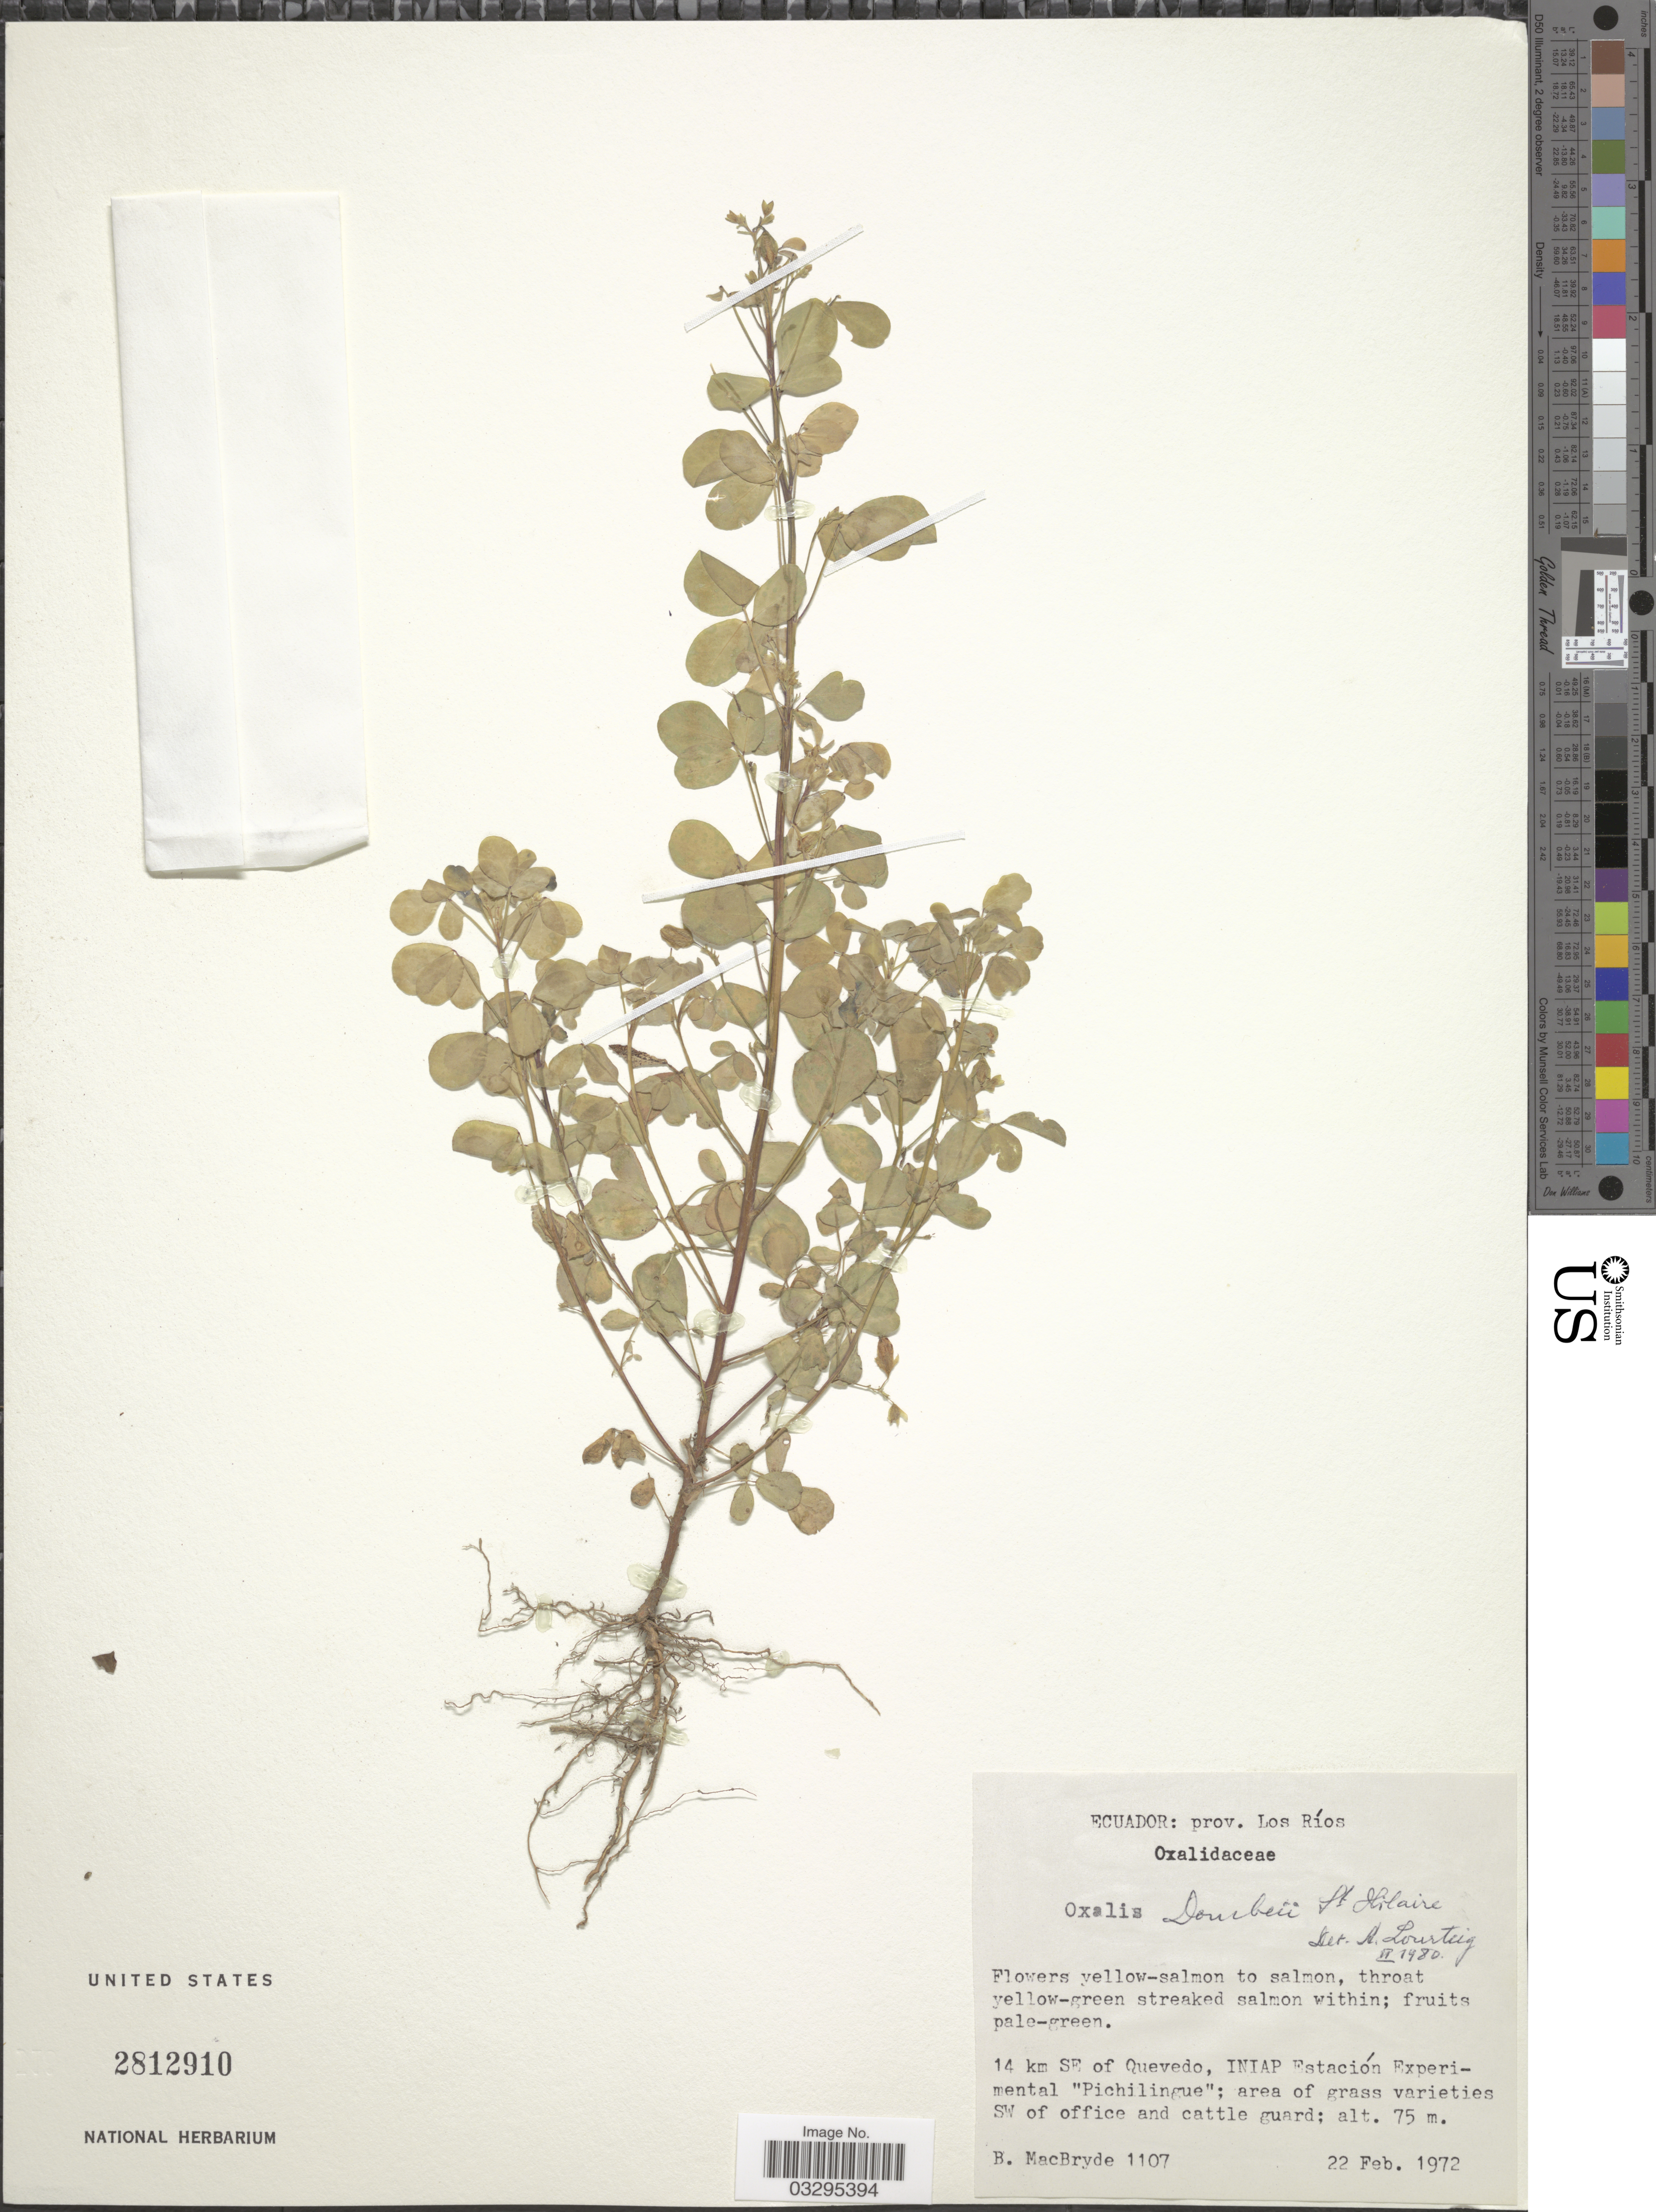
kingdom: Plantae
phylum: Tracheophyta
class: Magnoliopsida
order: Oxalidales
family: Oxalidaceae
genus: Oxalis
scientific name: Oxalis dombeyi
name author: A. St.-Hil.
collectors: B. MacBryde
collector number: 1107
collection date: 1972-02-22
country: Ecuador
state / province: Los Ríos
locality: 14 km SE of Quevedo, Iniap Estación Experimental "Pichilingue"; area of grass varieties SW of office and cattle guard.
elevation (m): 75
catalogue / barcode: US 2812910